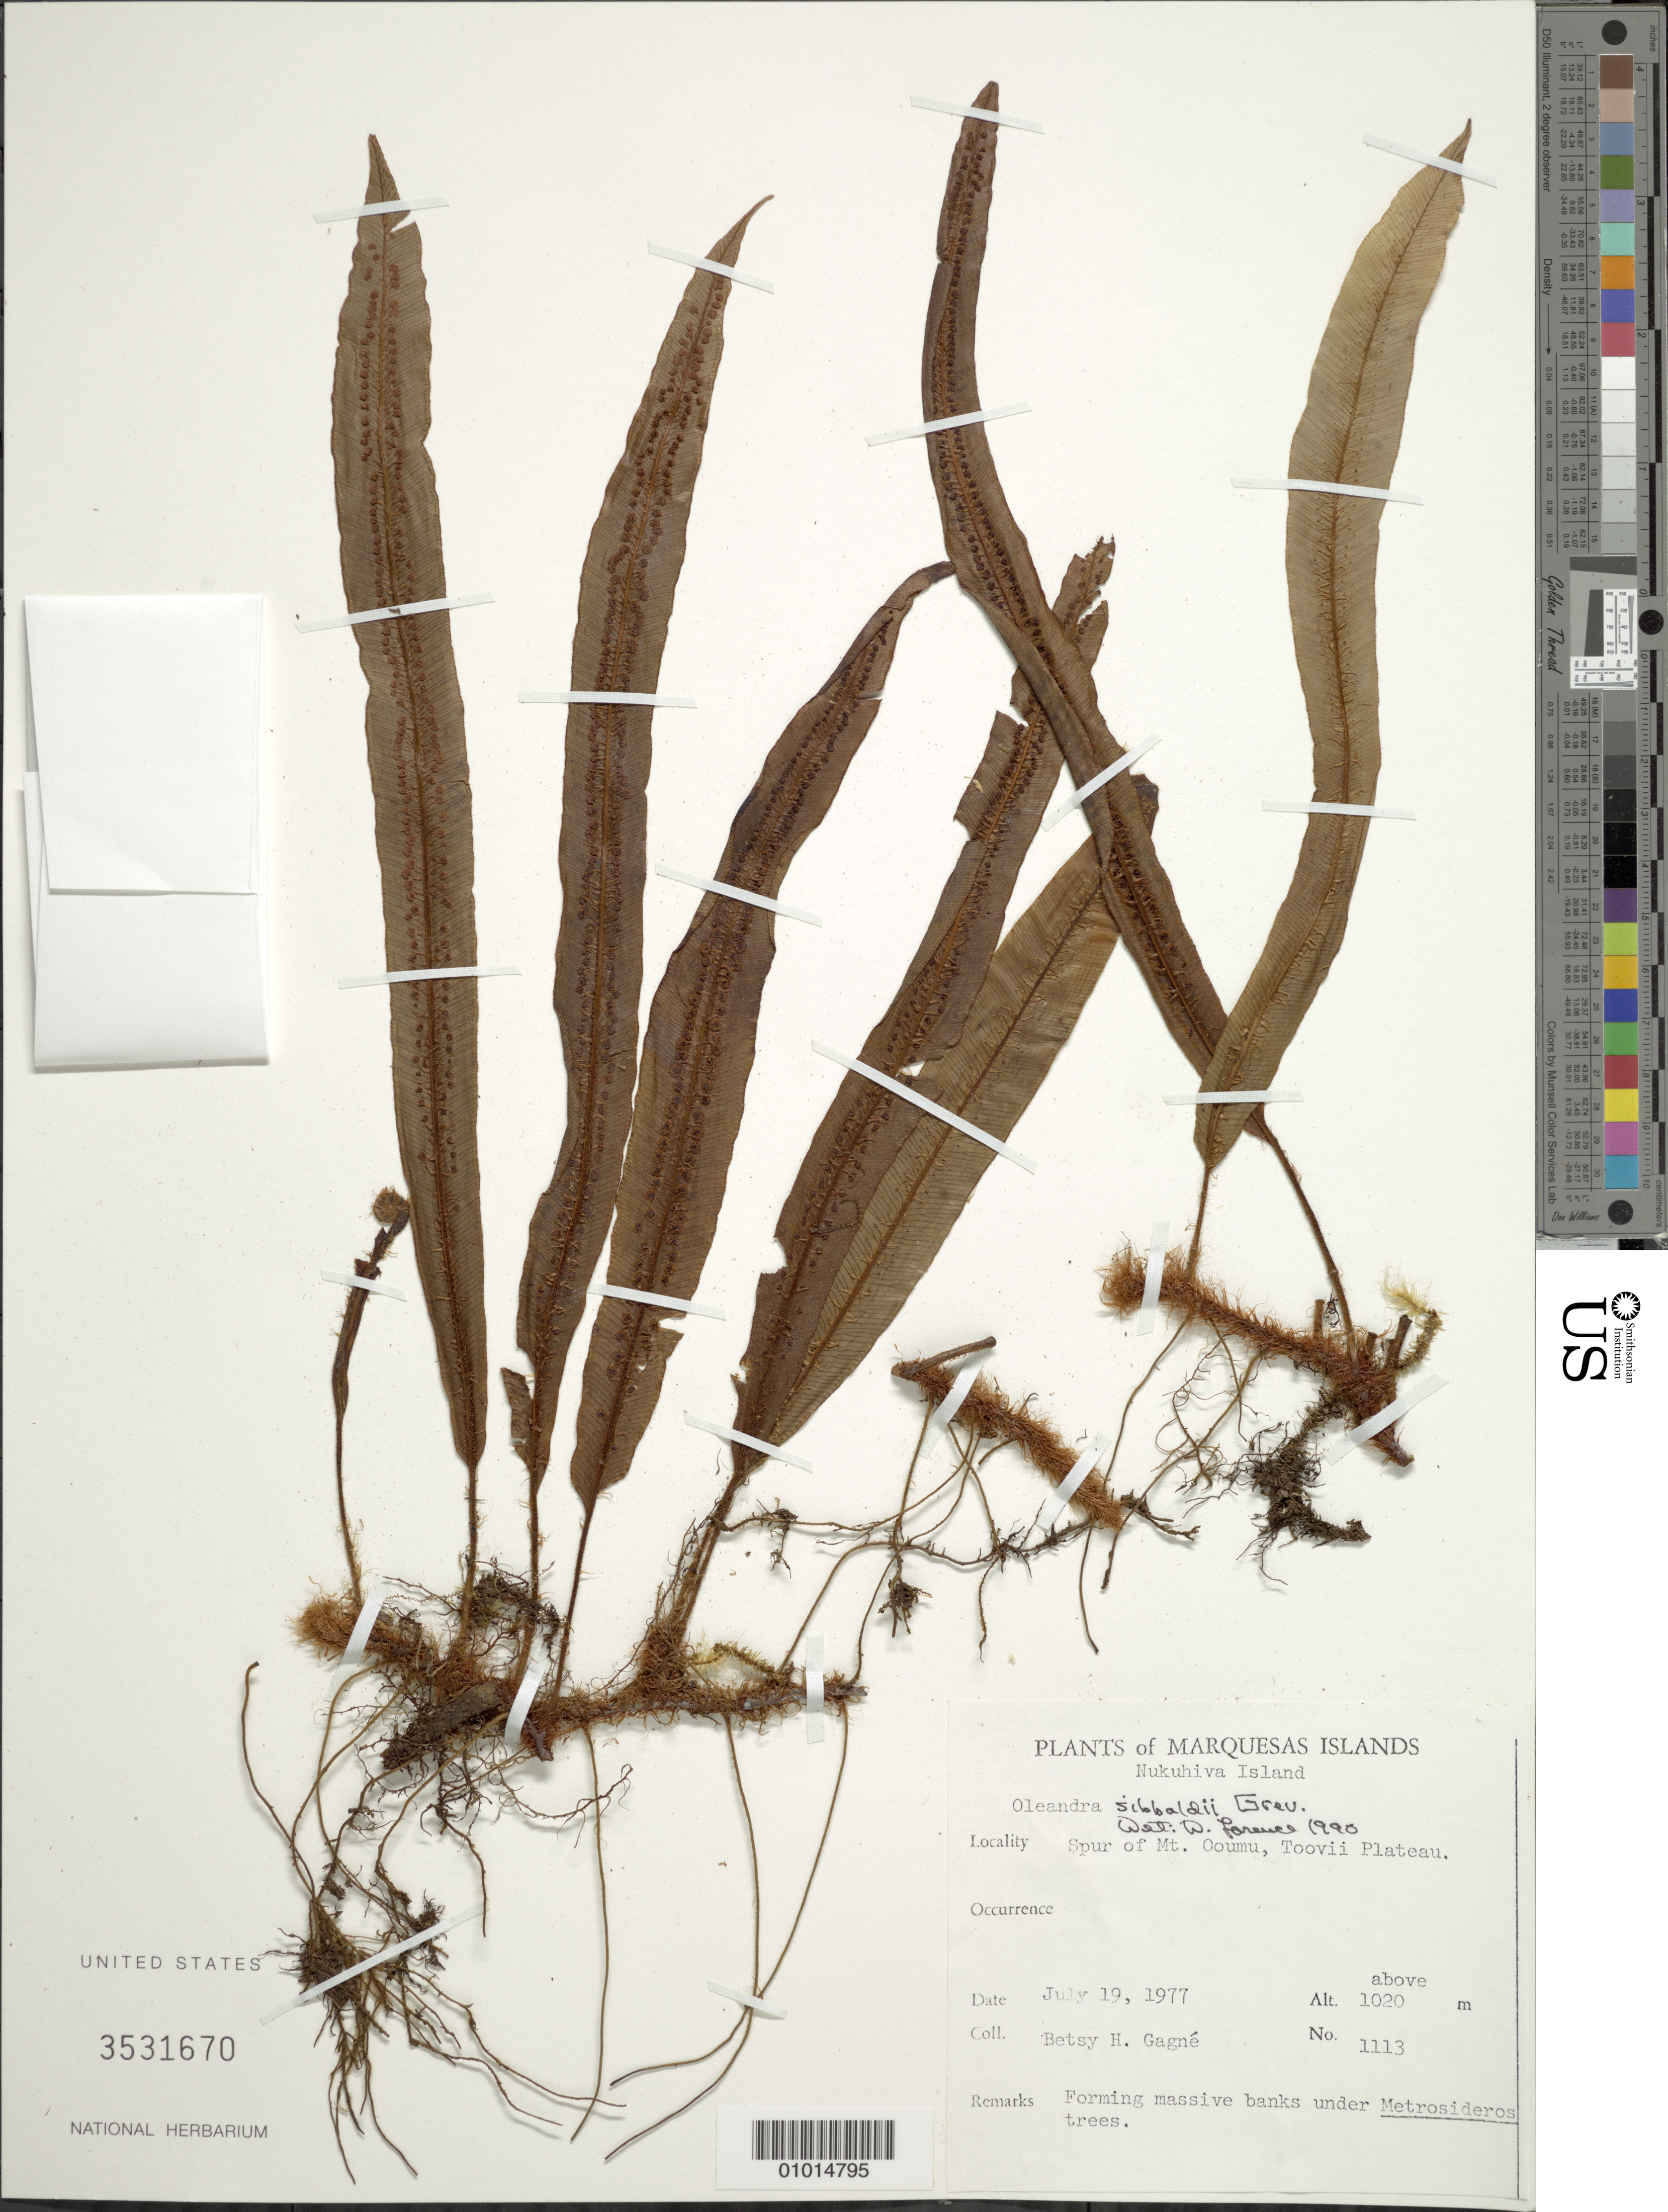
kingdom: Plantae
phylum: Tracheophyta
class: Polypodiopsida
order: Polypodiales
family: Oleandraceae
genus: Oleandra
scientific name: Oleandra sibbaldii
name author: Grev.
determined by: Lorence, David H., (PTBG), National Tropical Botanical Garden (UNITED STATES)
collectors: B. H. Gagné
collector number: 1113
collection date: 1977-07-19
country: French Polynesia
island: Nuku Hiva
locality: Spur of Mt. Ooumu, Toovii Plateau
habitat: Forming massive banks under Metrosideros trees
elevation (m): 1020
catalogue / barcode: US 3531670